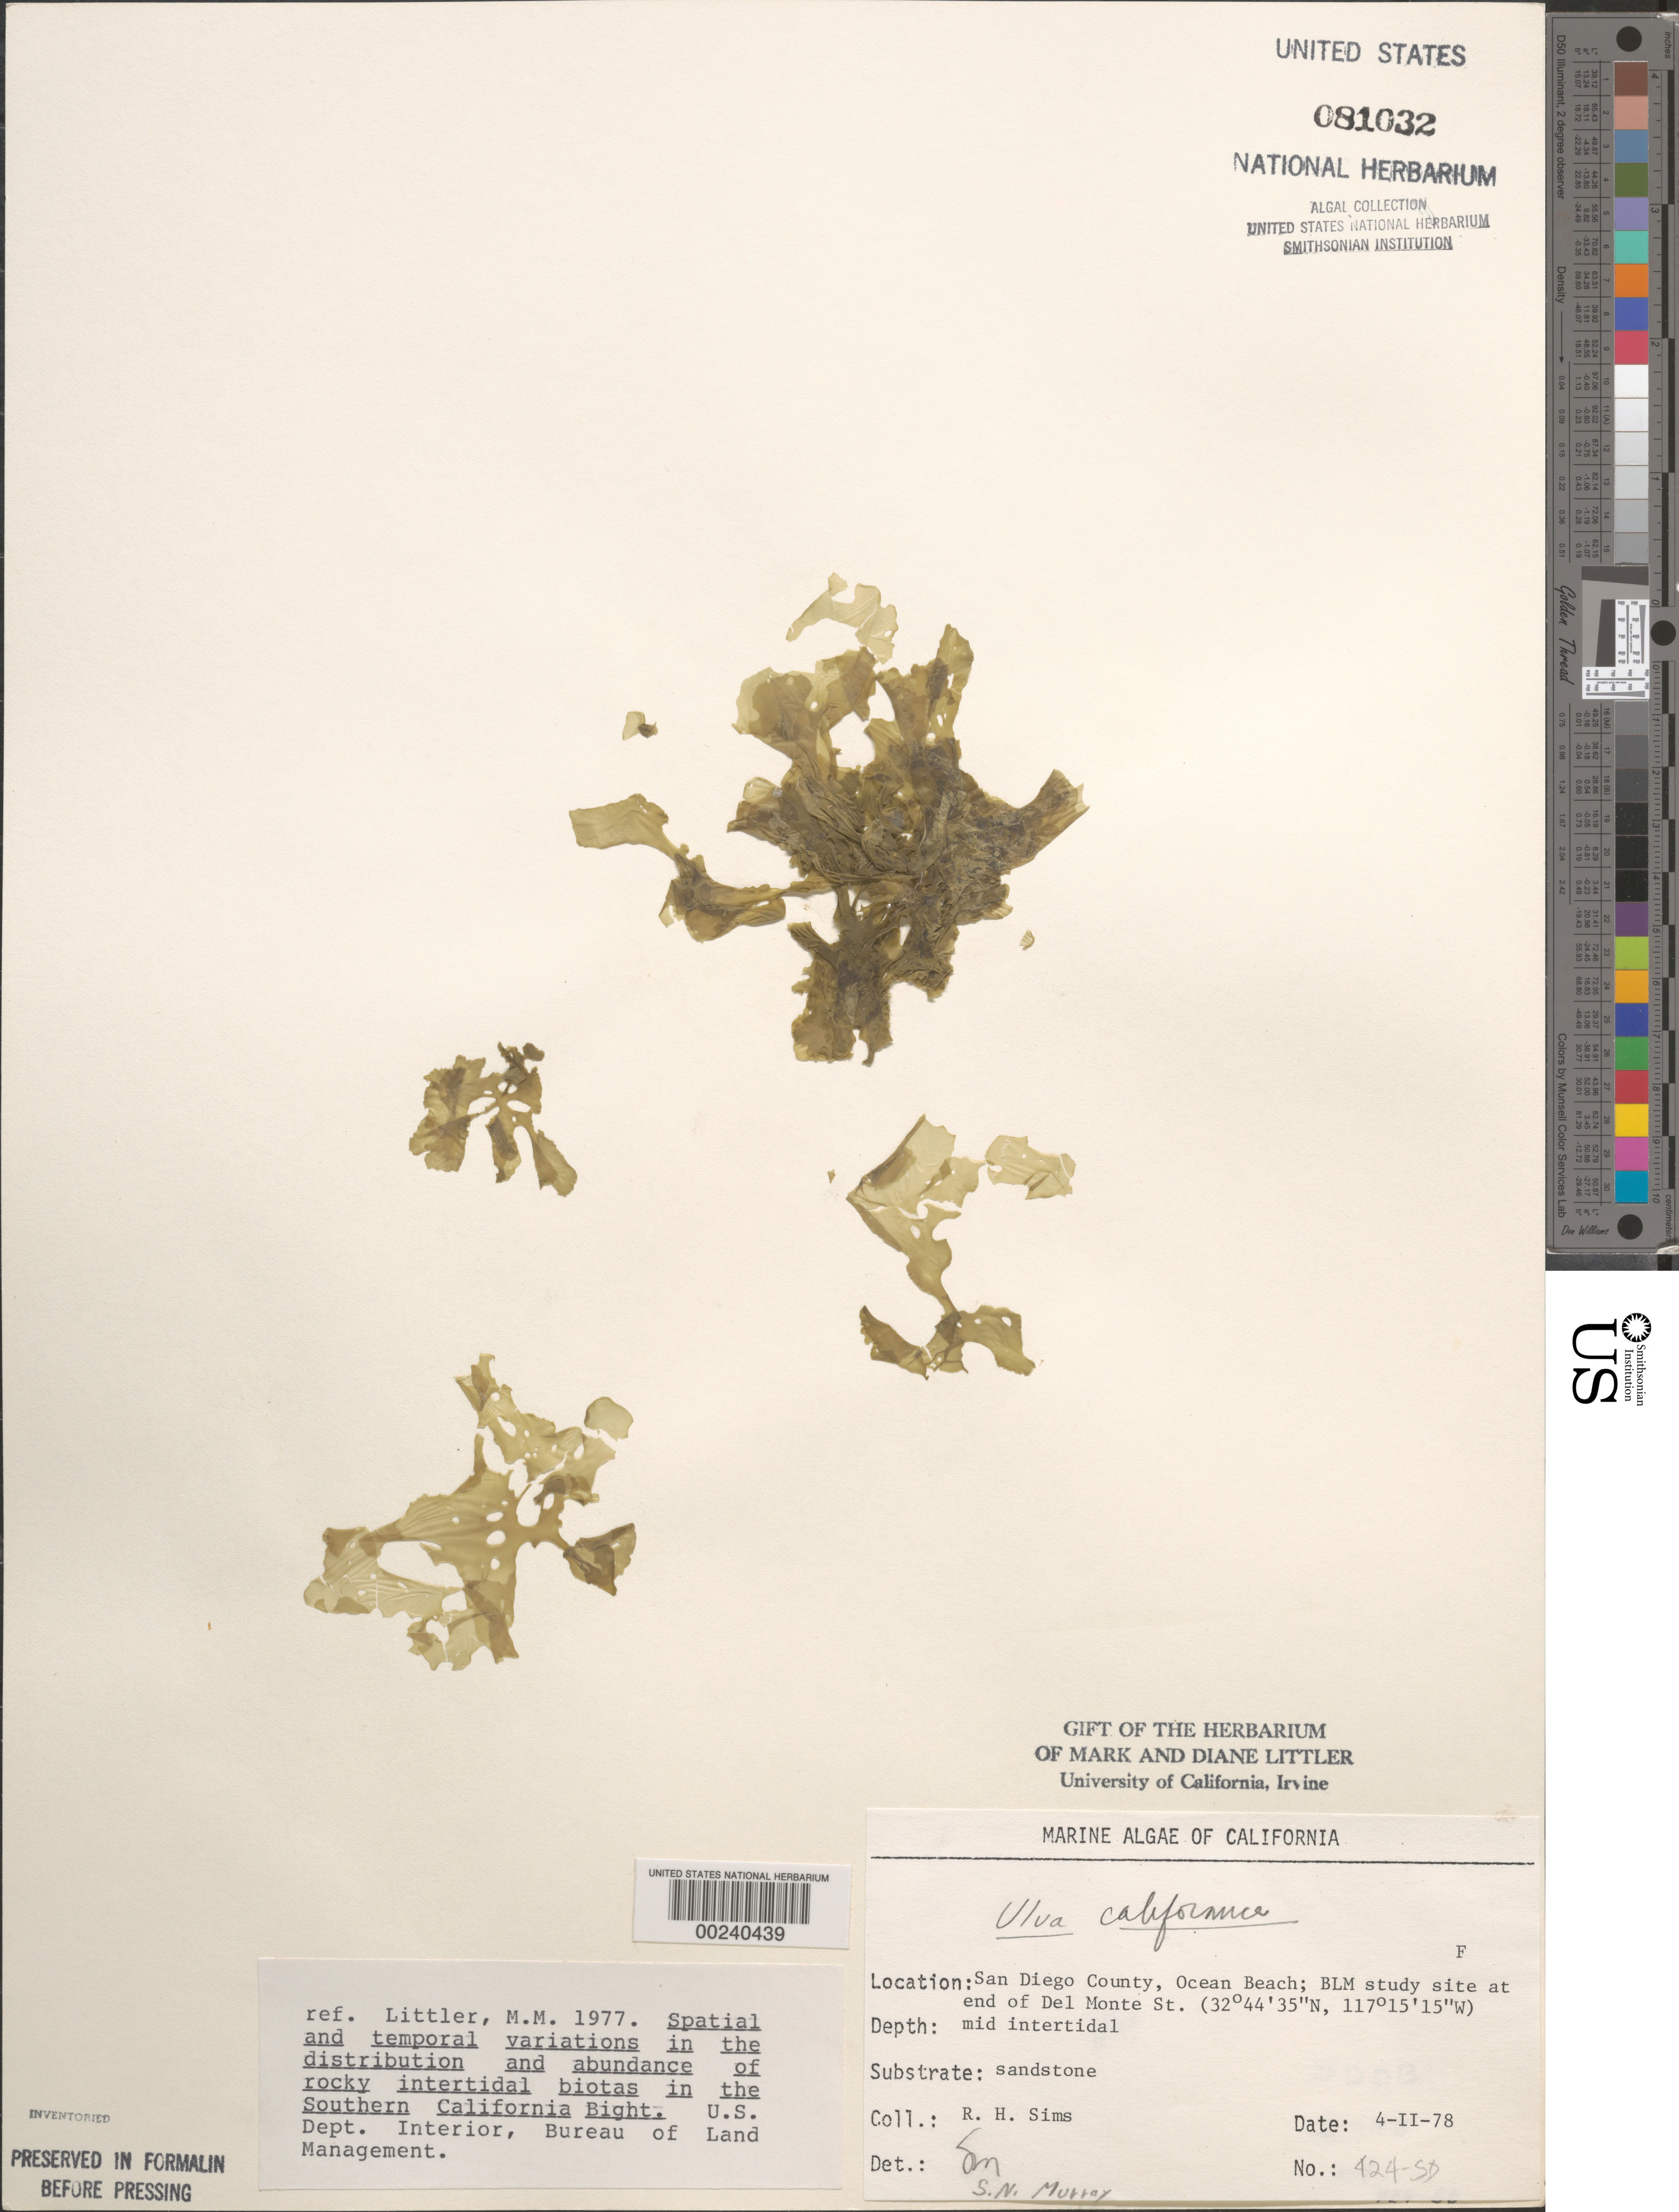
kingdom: Plantae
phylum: Chlorophyta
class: Ulvophyceae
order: Ulvales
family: Ulvaceae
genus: Ulva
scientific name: Ulva californica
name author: N.Wille in Collins et al.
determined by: Murray, S. N.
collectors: R. H. Sims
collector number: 424-sd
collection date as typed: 04 Feb 1978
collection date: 1978-02-04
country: United States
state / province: California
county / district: San Diego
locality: End of Del Monte Street, Ocean Beach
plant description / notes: BLM-SOCALBIGHT Rocky Intertidal Survey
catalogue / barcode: US 81032